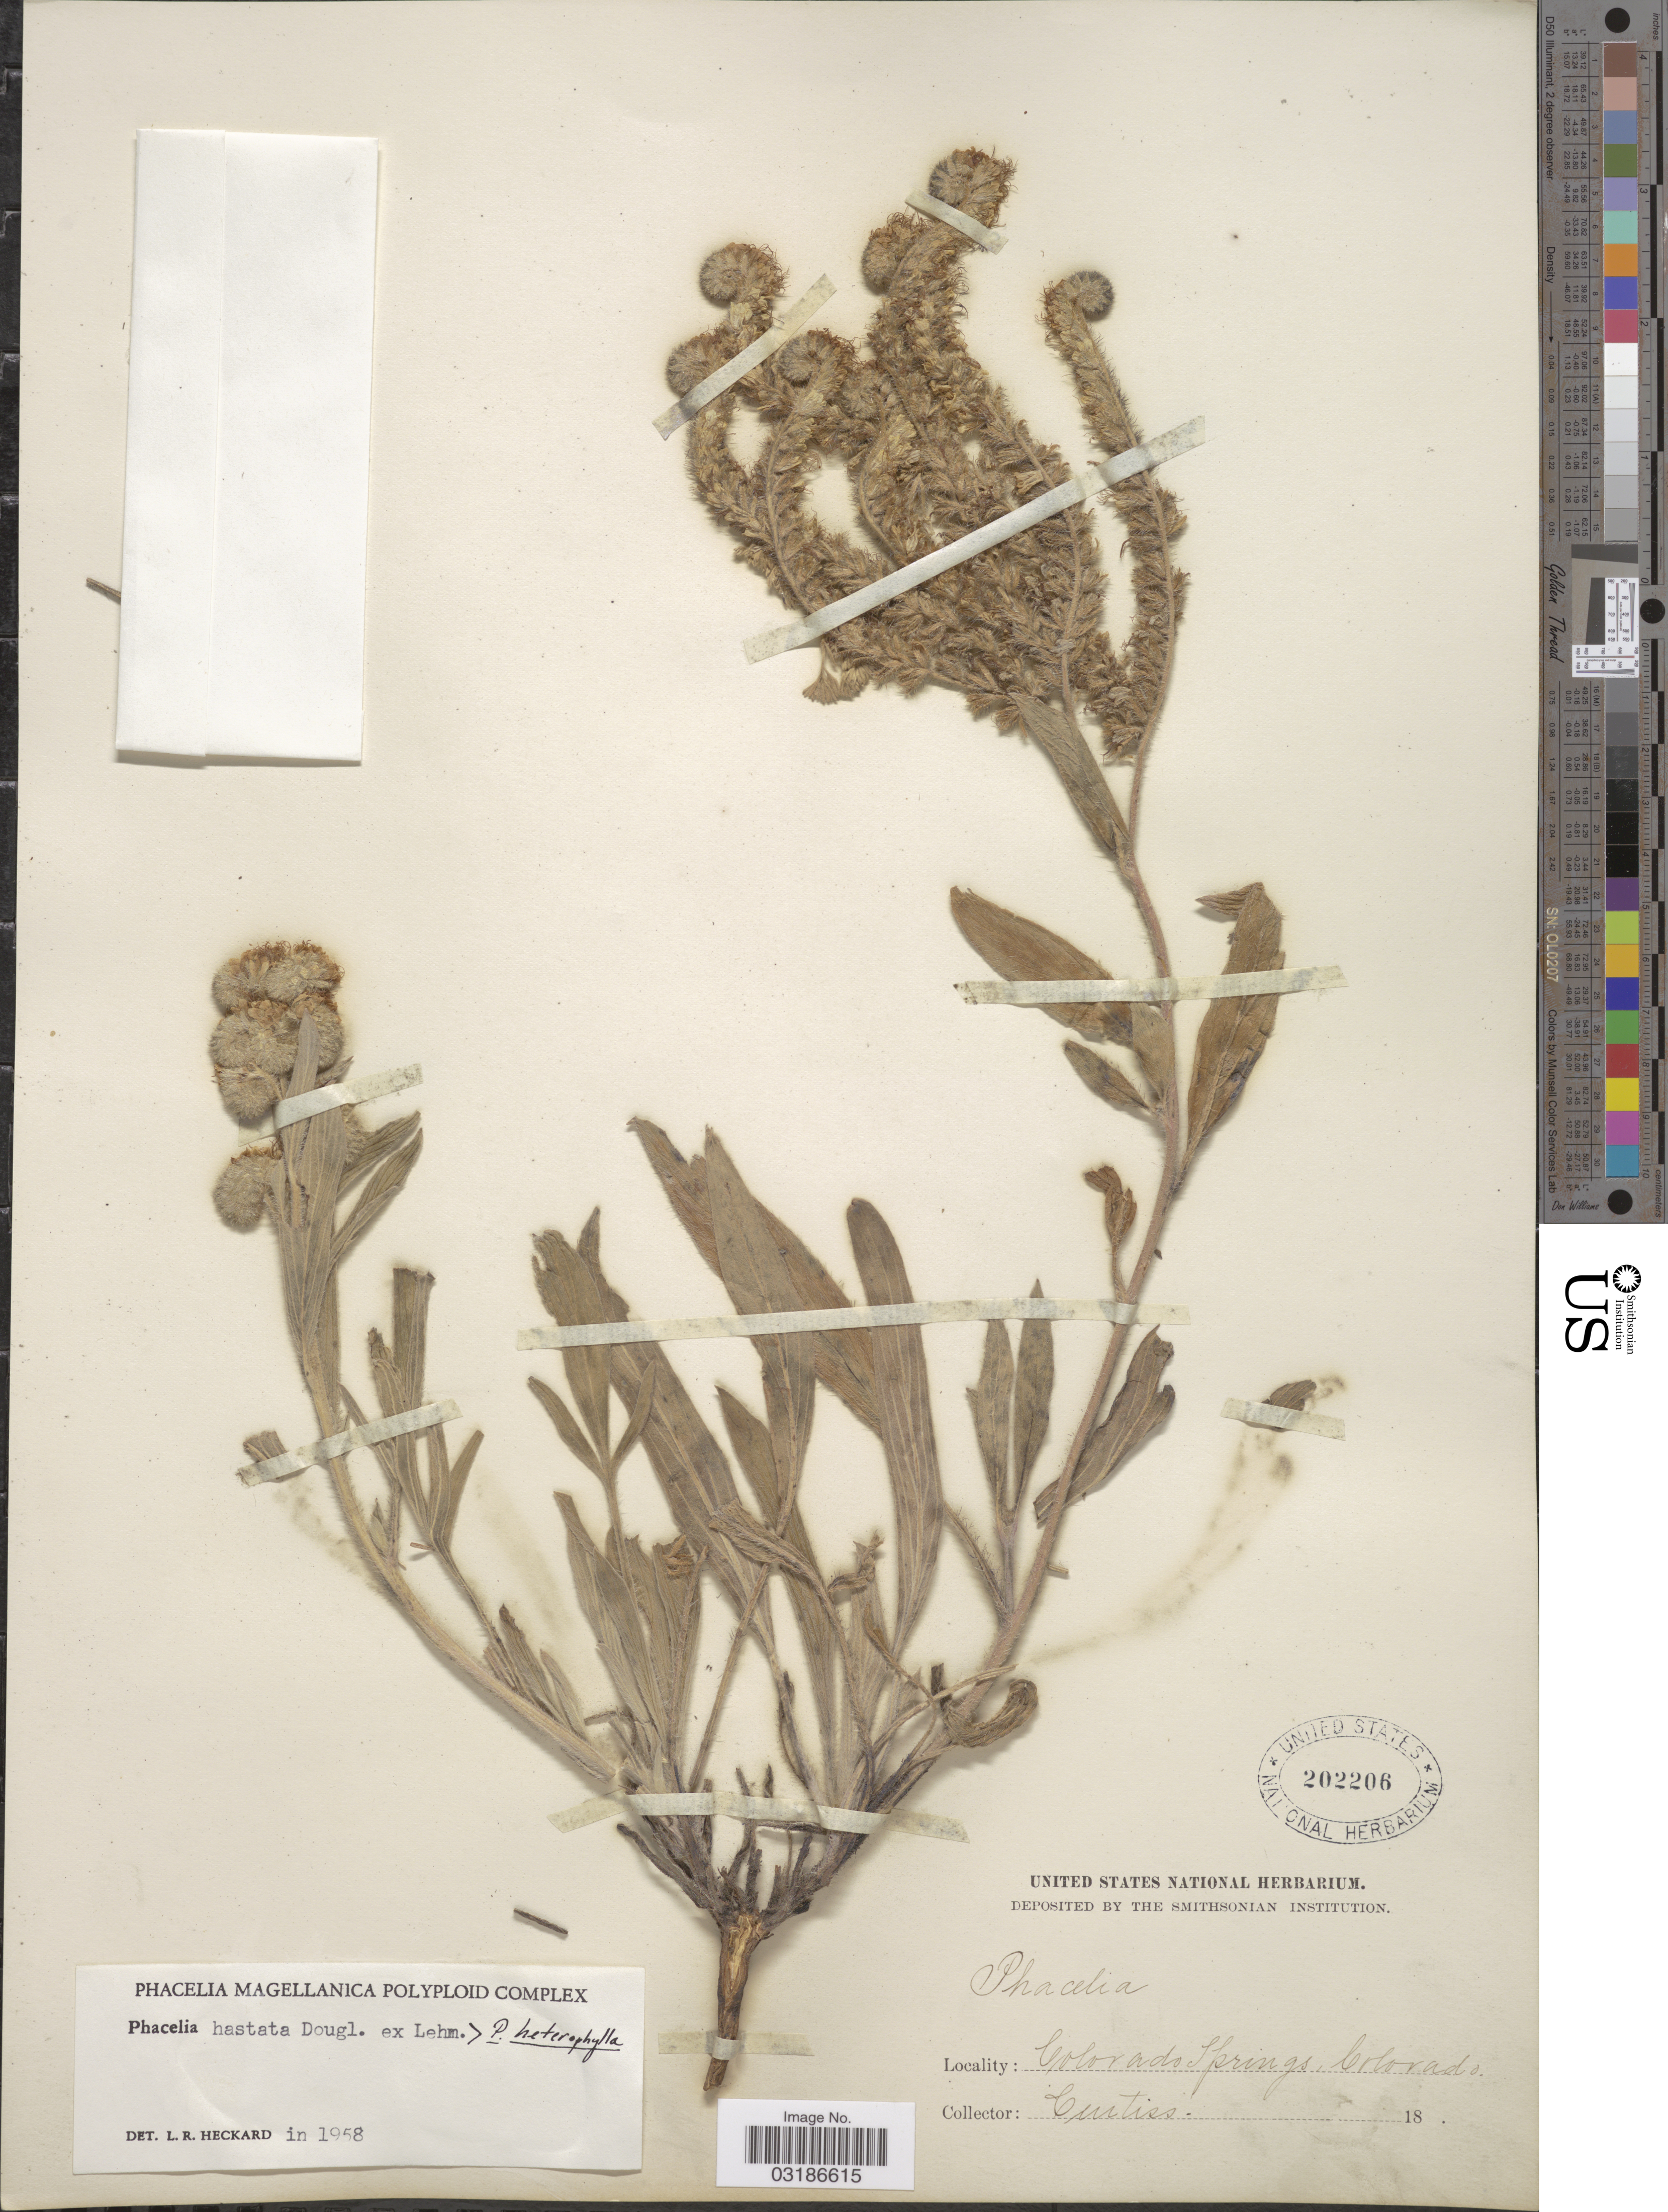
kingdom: Plantae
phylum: Tracheophyta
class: Magnoliopsida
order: Boraginales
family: Hydrophyllaceae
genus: Phacelia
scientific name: Phacelia hastata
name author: Douglas ex Lehm.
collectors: -. Curtiss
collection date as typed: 18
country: United States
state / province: Colorado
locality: Colorado Springs.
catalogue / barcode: US 202206